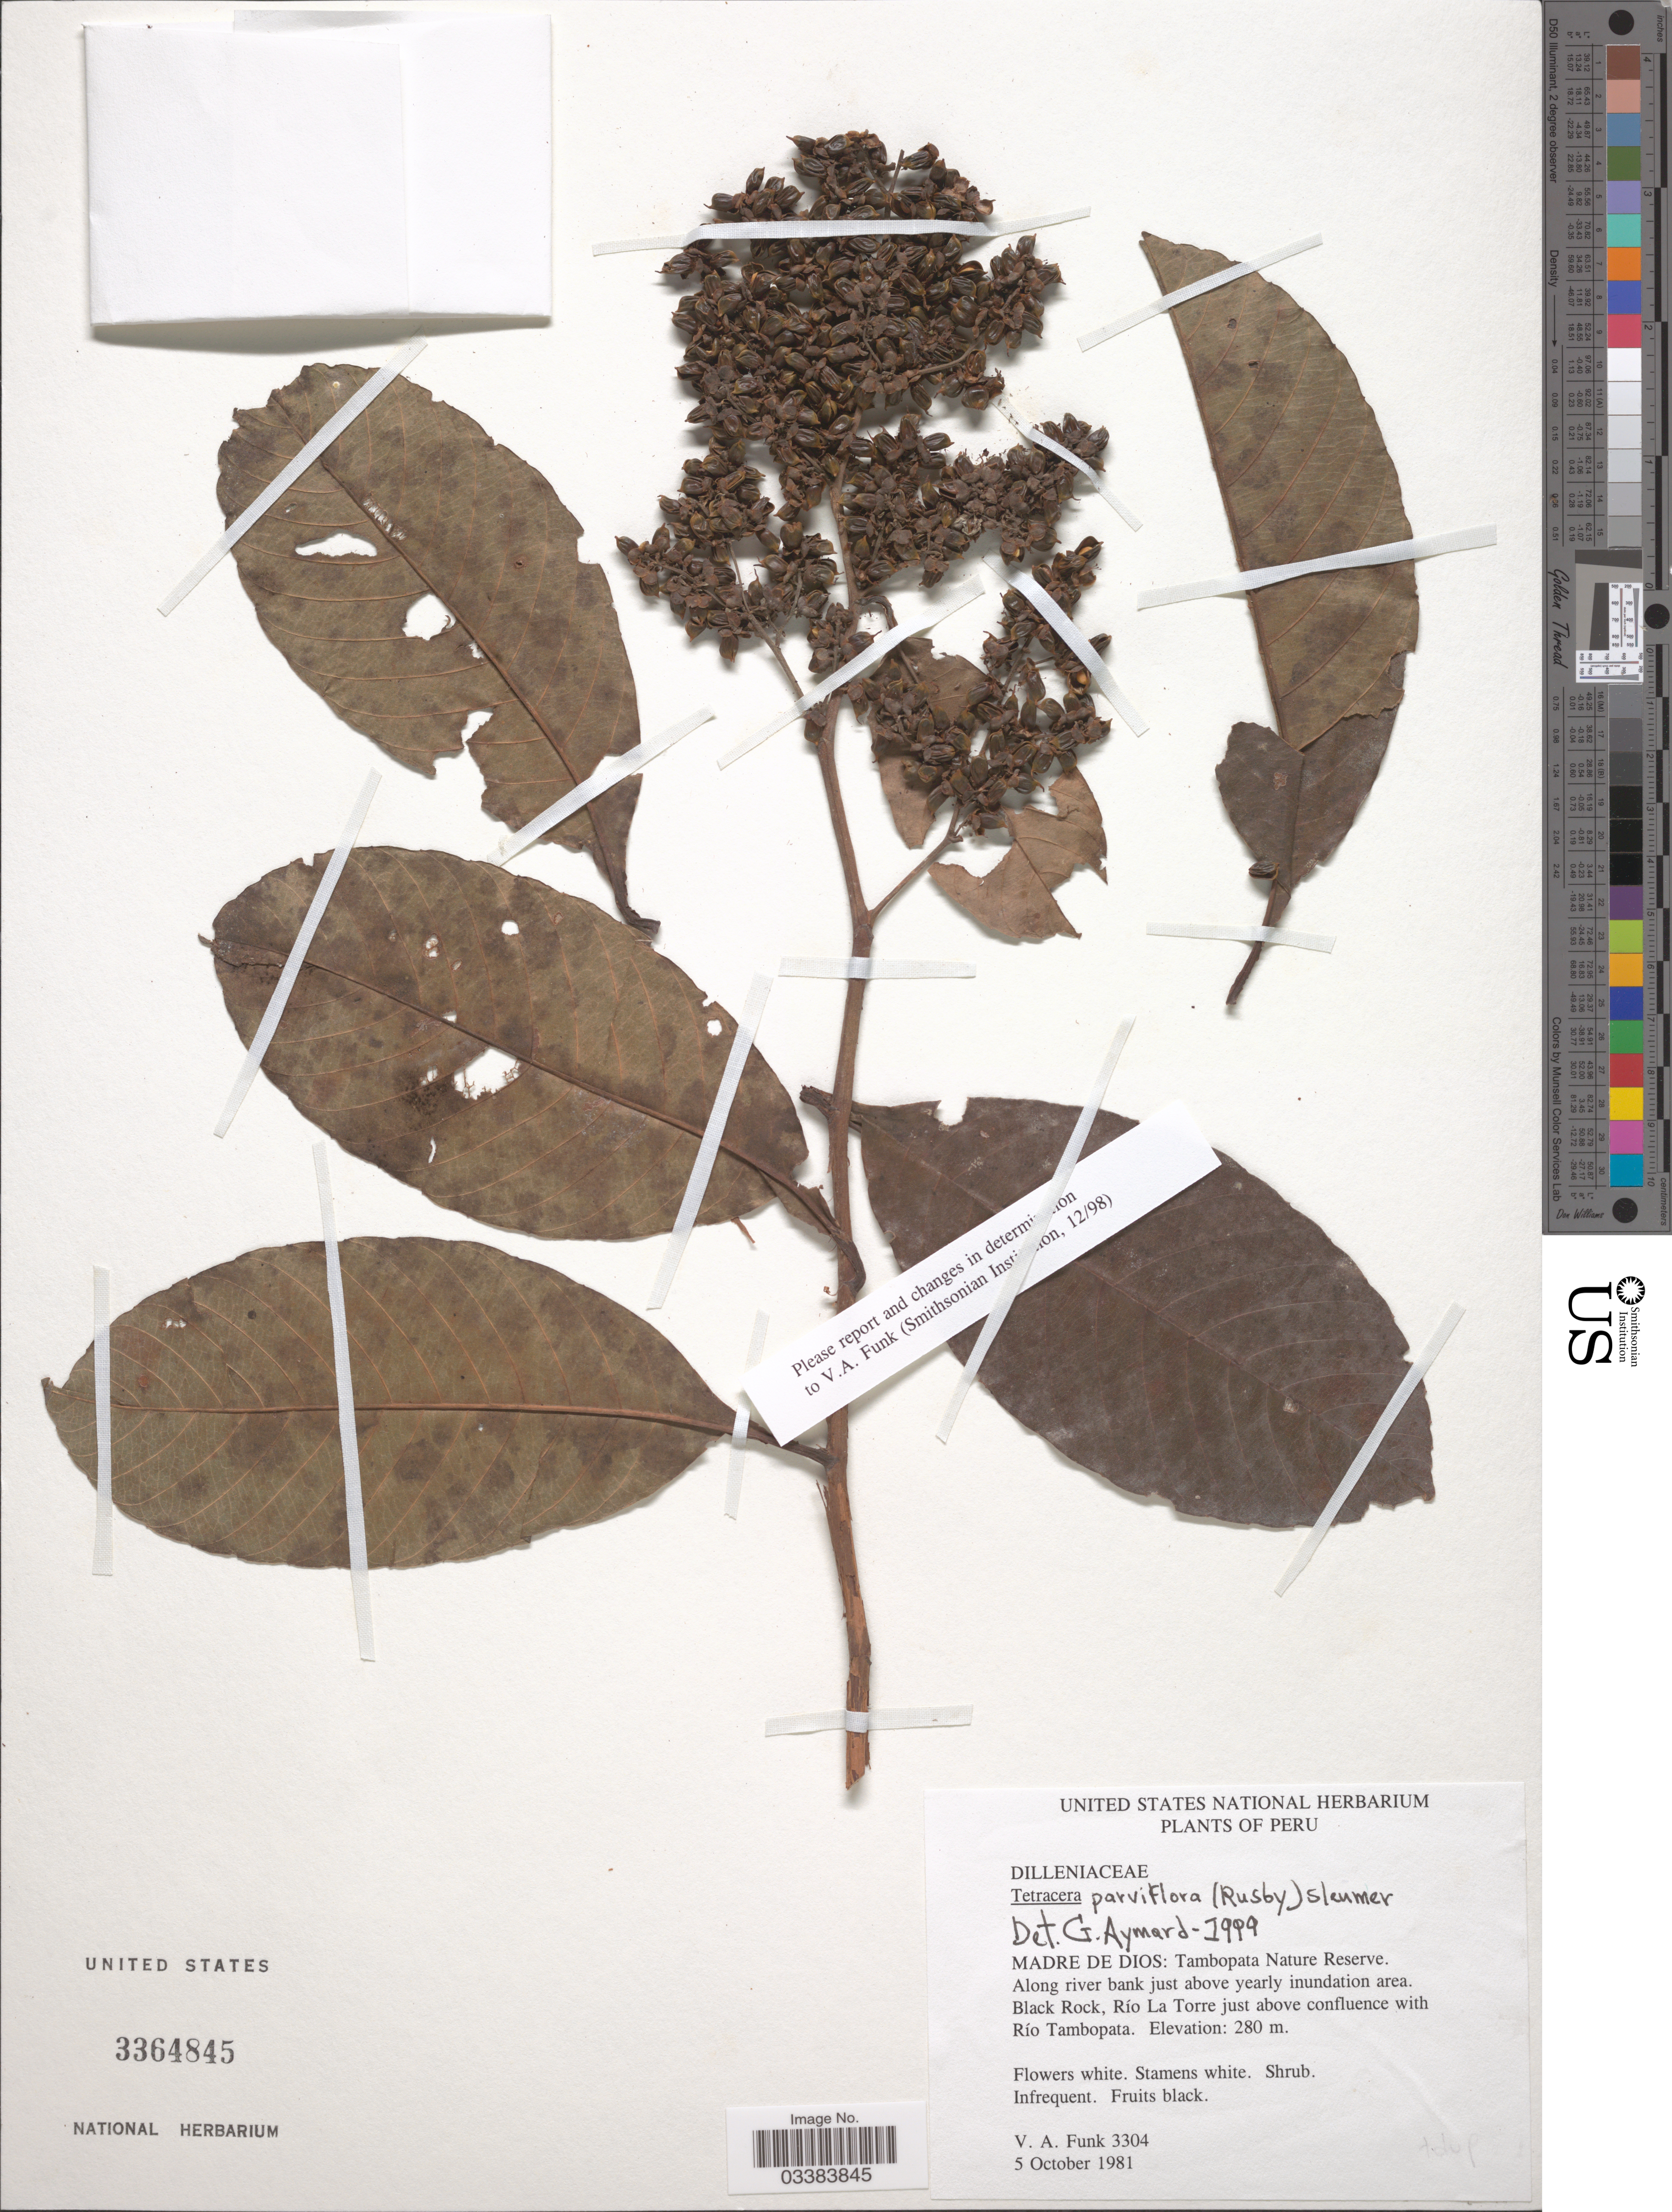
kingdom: Plantae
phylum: Tracheophyta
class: Magnoliopsida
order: Dilleniales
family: Dilleniaceae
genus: Tetracera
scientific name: Tetracera parviflora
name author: (Rusby) Sleumer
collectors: V. Funk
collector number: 3304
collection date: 1981-10-05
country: Peru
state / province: Madre de Dios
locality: Tambopata Nature Reserve. Along river bank just above yearly inundation area. Black Rock, Río La Torre just above confluence with Río Tambopata.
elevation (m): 280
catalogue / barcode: US 3364845